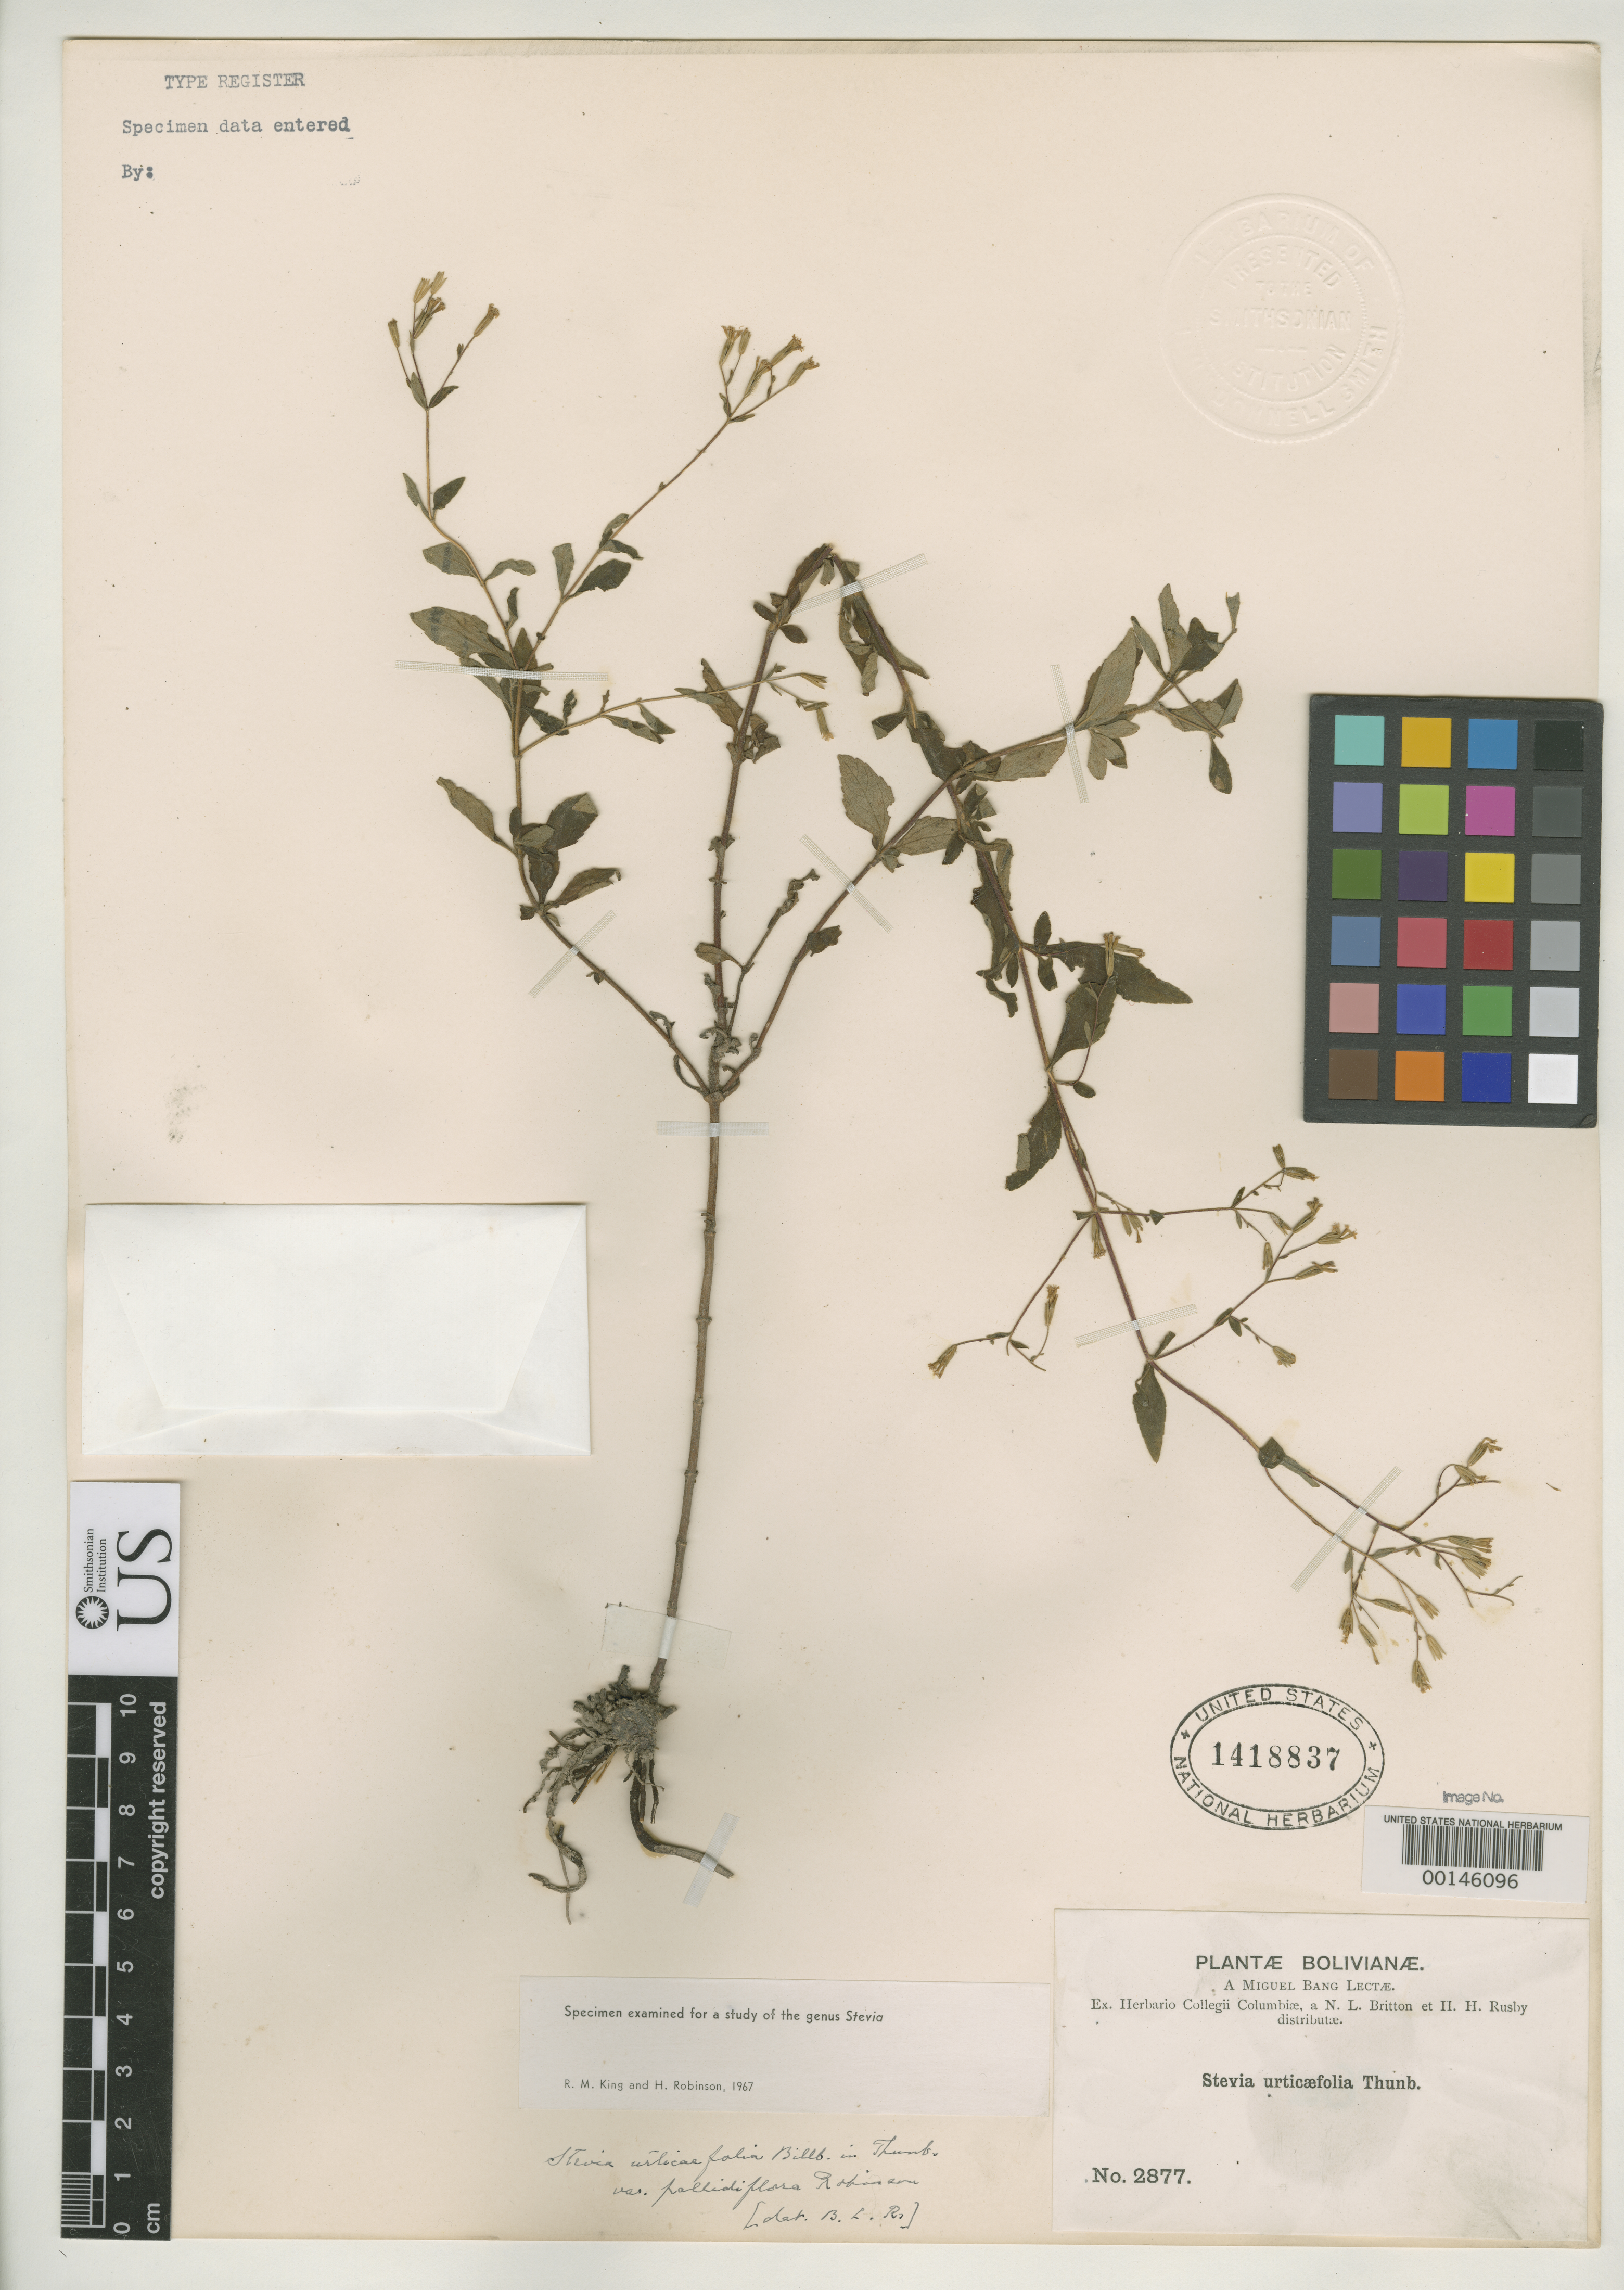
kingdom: Plantae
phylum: Tracheophyta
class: Magnoliopsida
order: Asterales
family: Asteraceae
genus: Stevia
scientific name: Stevia urticaefolia var. pallidiflora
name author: B.L. Rob.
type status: Isotype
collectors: M. Bang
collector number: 2877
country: Bolivia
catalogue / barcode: US 1418837